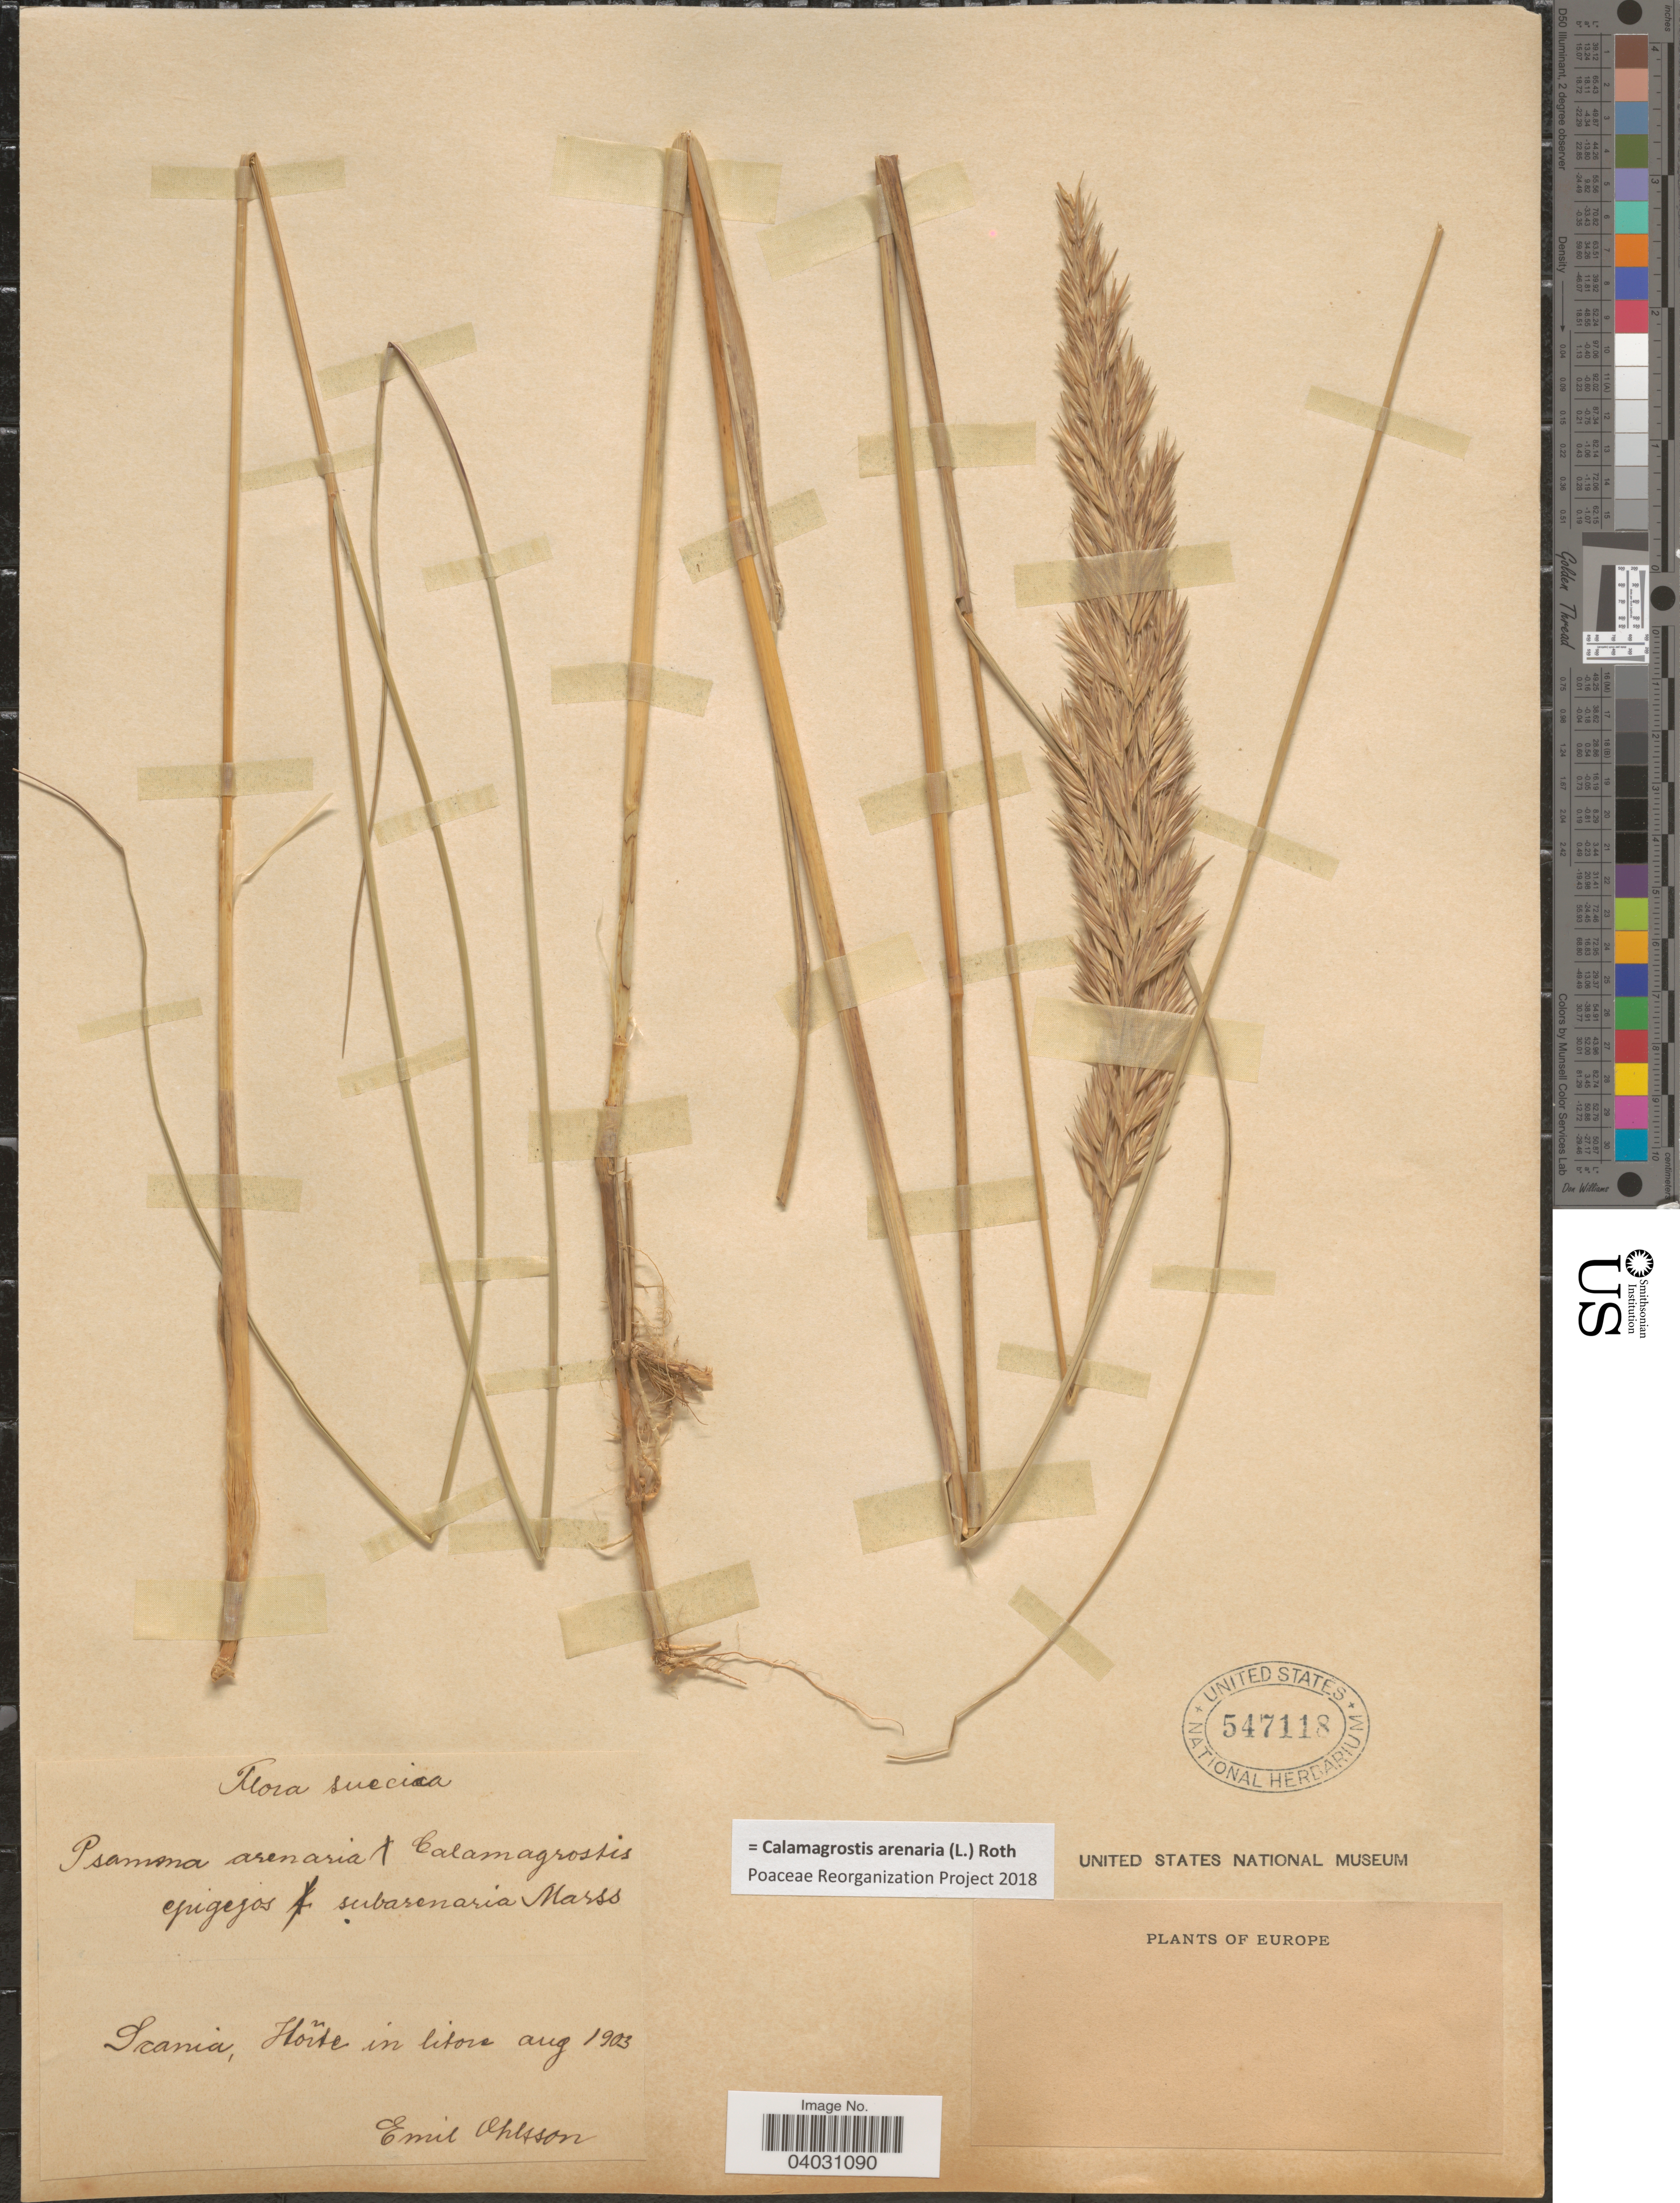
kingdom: Plantae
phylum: Tracheophyta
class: Liliopsida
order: Poales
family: Poaceae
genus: Calamagrostis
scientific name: Calamagrostis arenaria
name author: (L.) Roth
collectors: E. Ohlsson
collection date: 1903-08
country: Sweden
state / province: Skåne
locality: Suecica. Scania, Hõrte in litors.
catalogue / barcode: US 547118